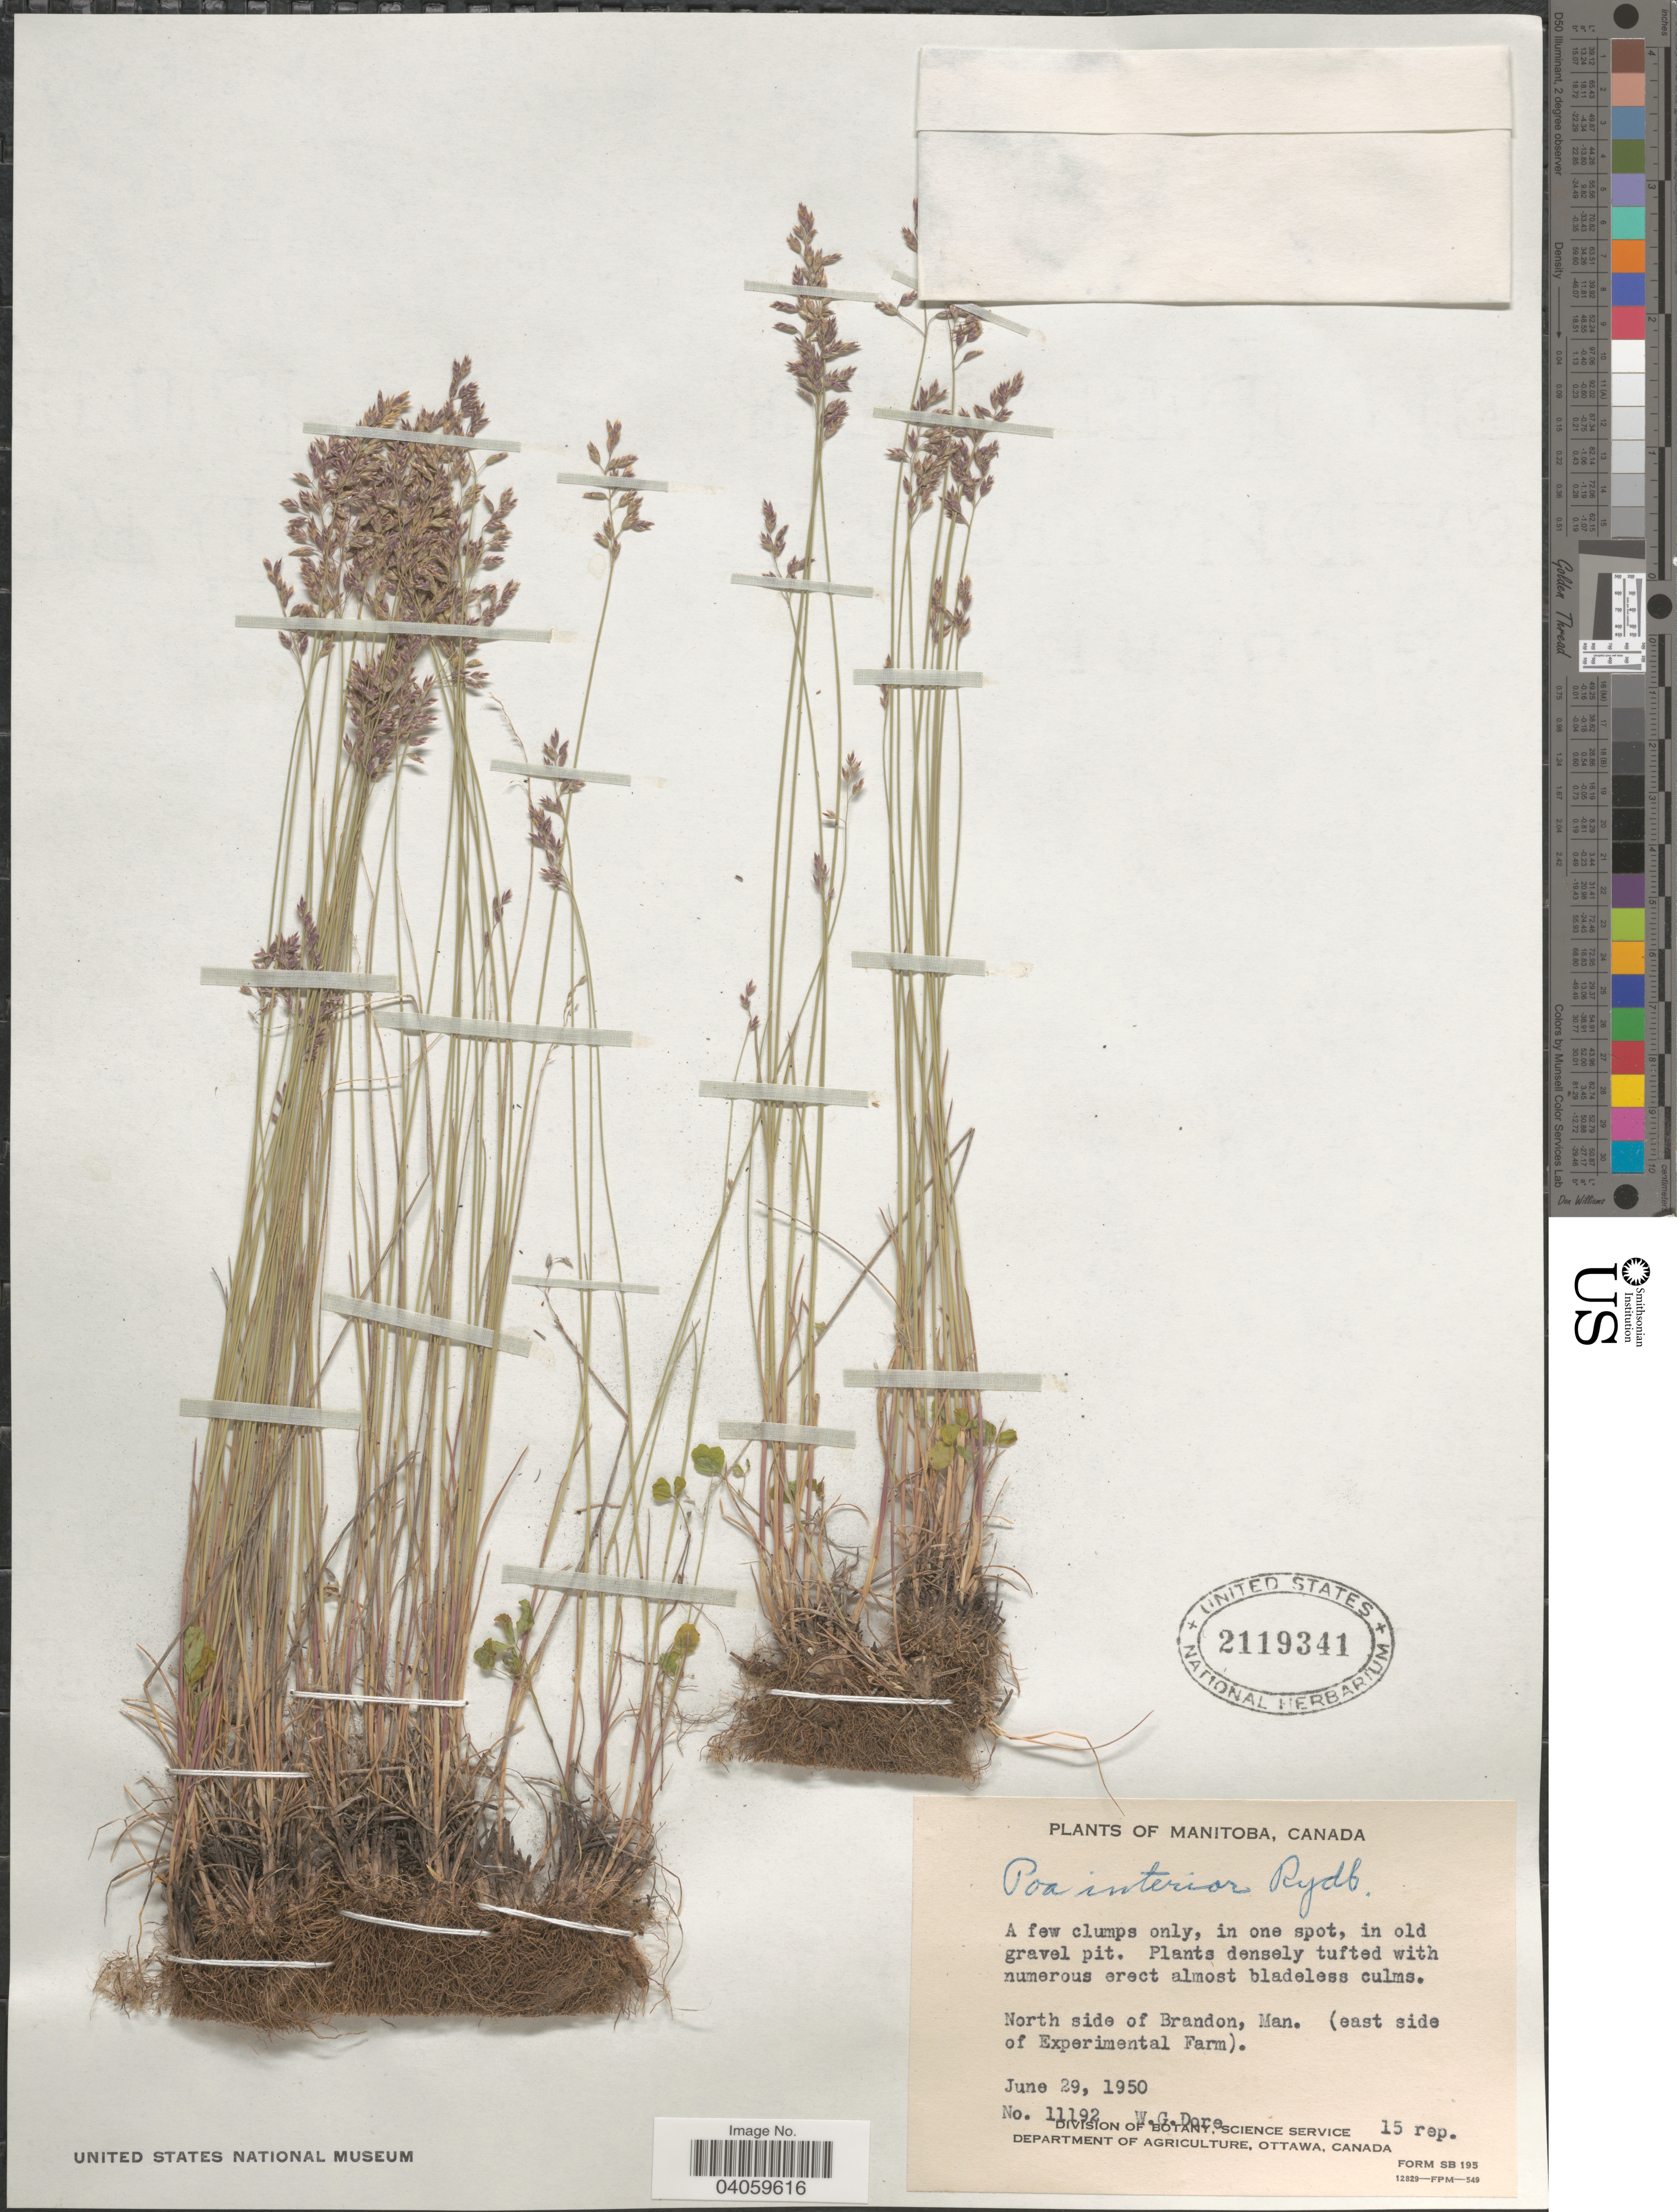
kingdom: Plantae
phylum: Tracheophyta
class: Liliopsida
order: Poales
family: Poaceae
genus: Poa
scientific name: Poa interior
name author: Rydb.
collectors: W. Dore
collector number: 11192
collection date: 1950-06-29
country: Canada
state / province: Manitoba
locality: North side of Brandon. (East side of Experimental Farm).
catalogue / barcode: US 2119341